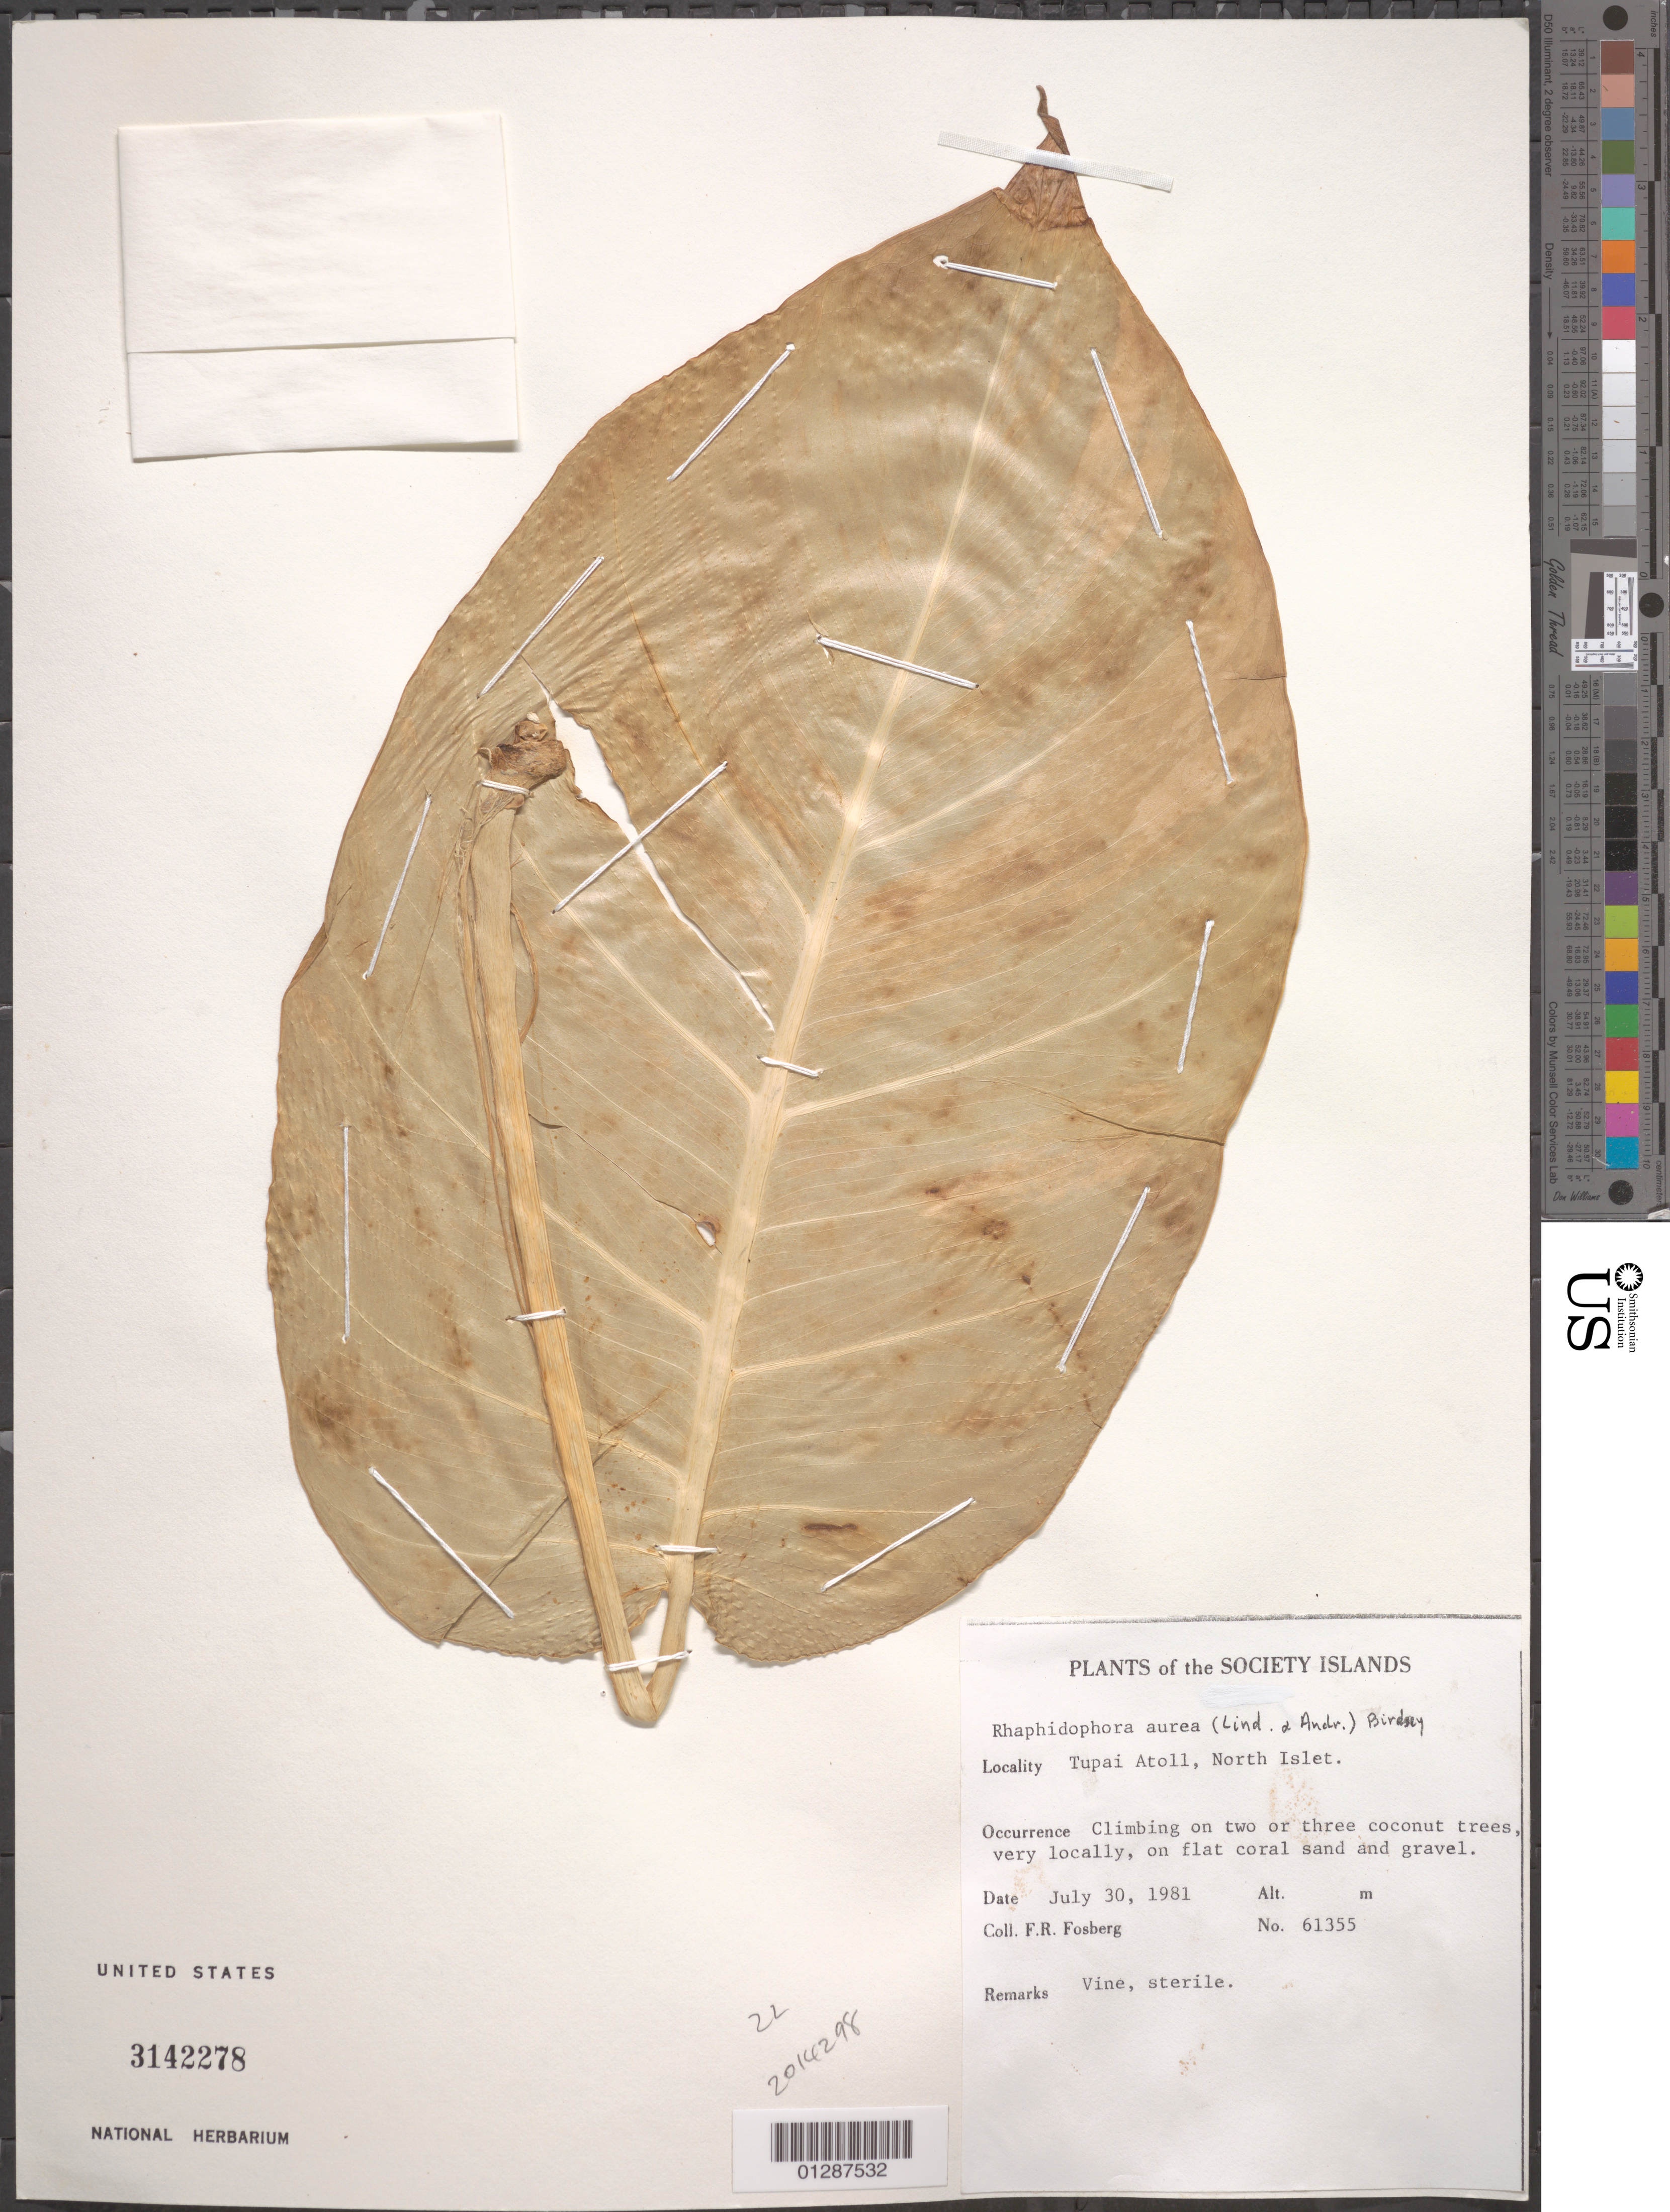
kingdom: Plantae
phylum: Tracheophyta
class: Liliopsida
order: Alismatales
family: Araceae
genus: Epipremnum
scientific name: Epipremnum aureum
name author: (Linden & André) G.S. Bunting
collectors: F. R. Fosberg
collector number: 61355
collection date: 1981-07-30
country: French Polynesia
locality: Society Islands. Tupai Atoll, North Islet.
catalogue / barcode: US 3142278